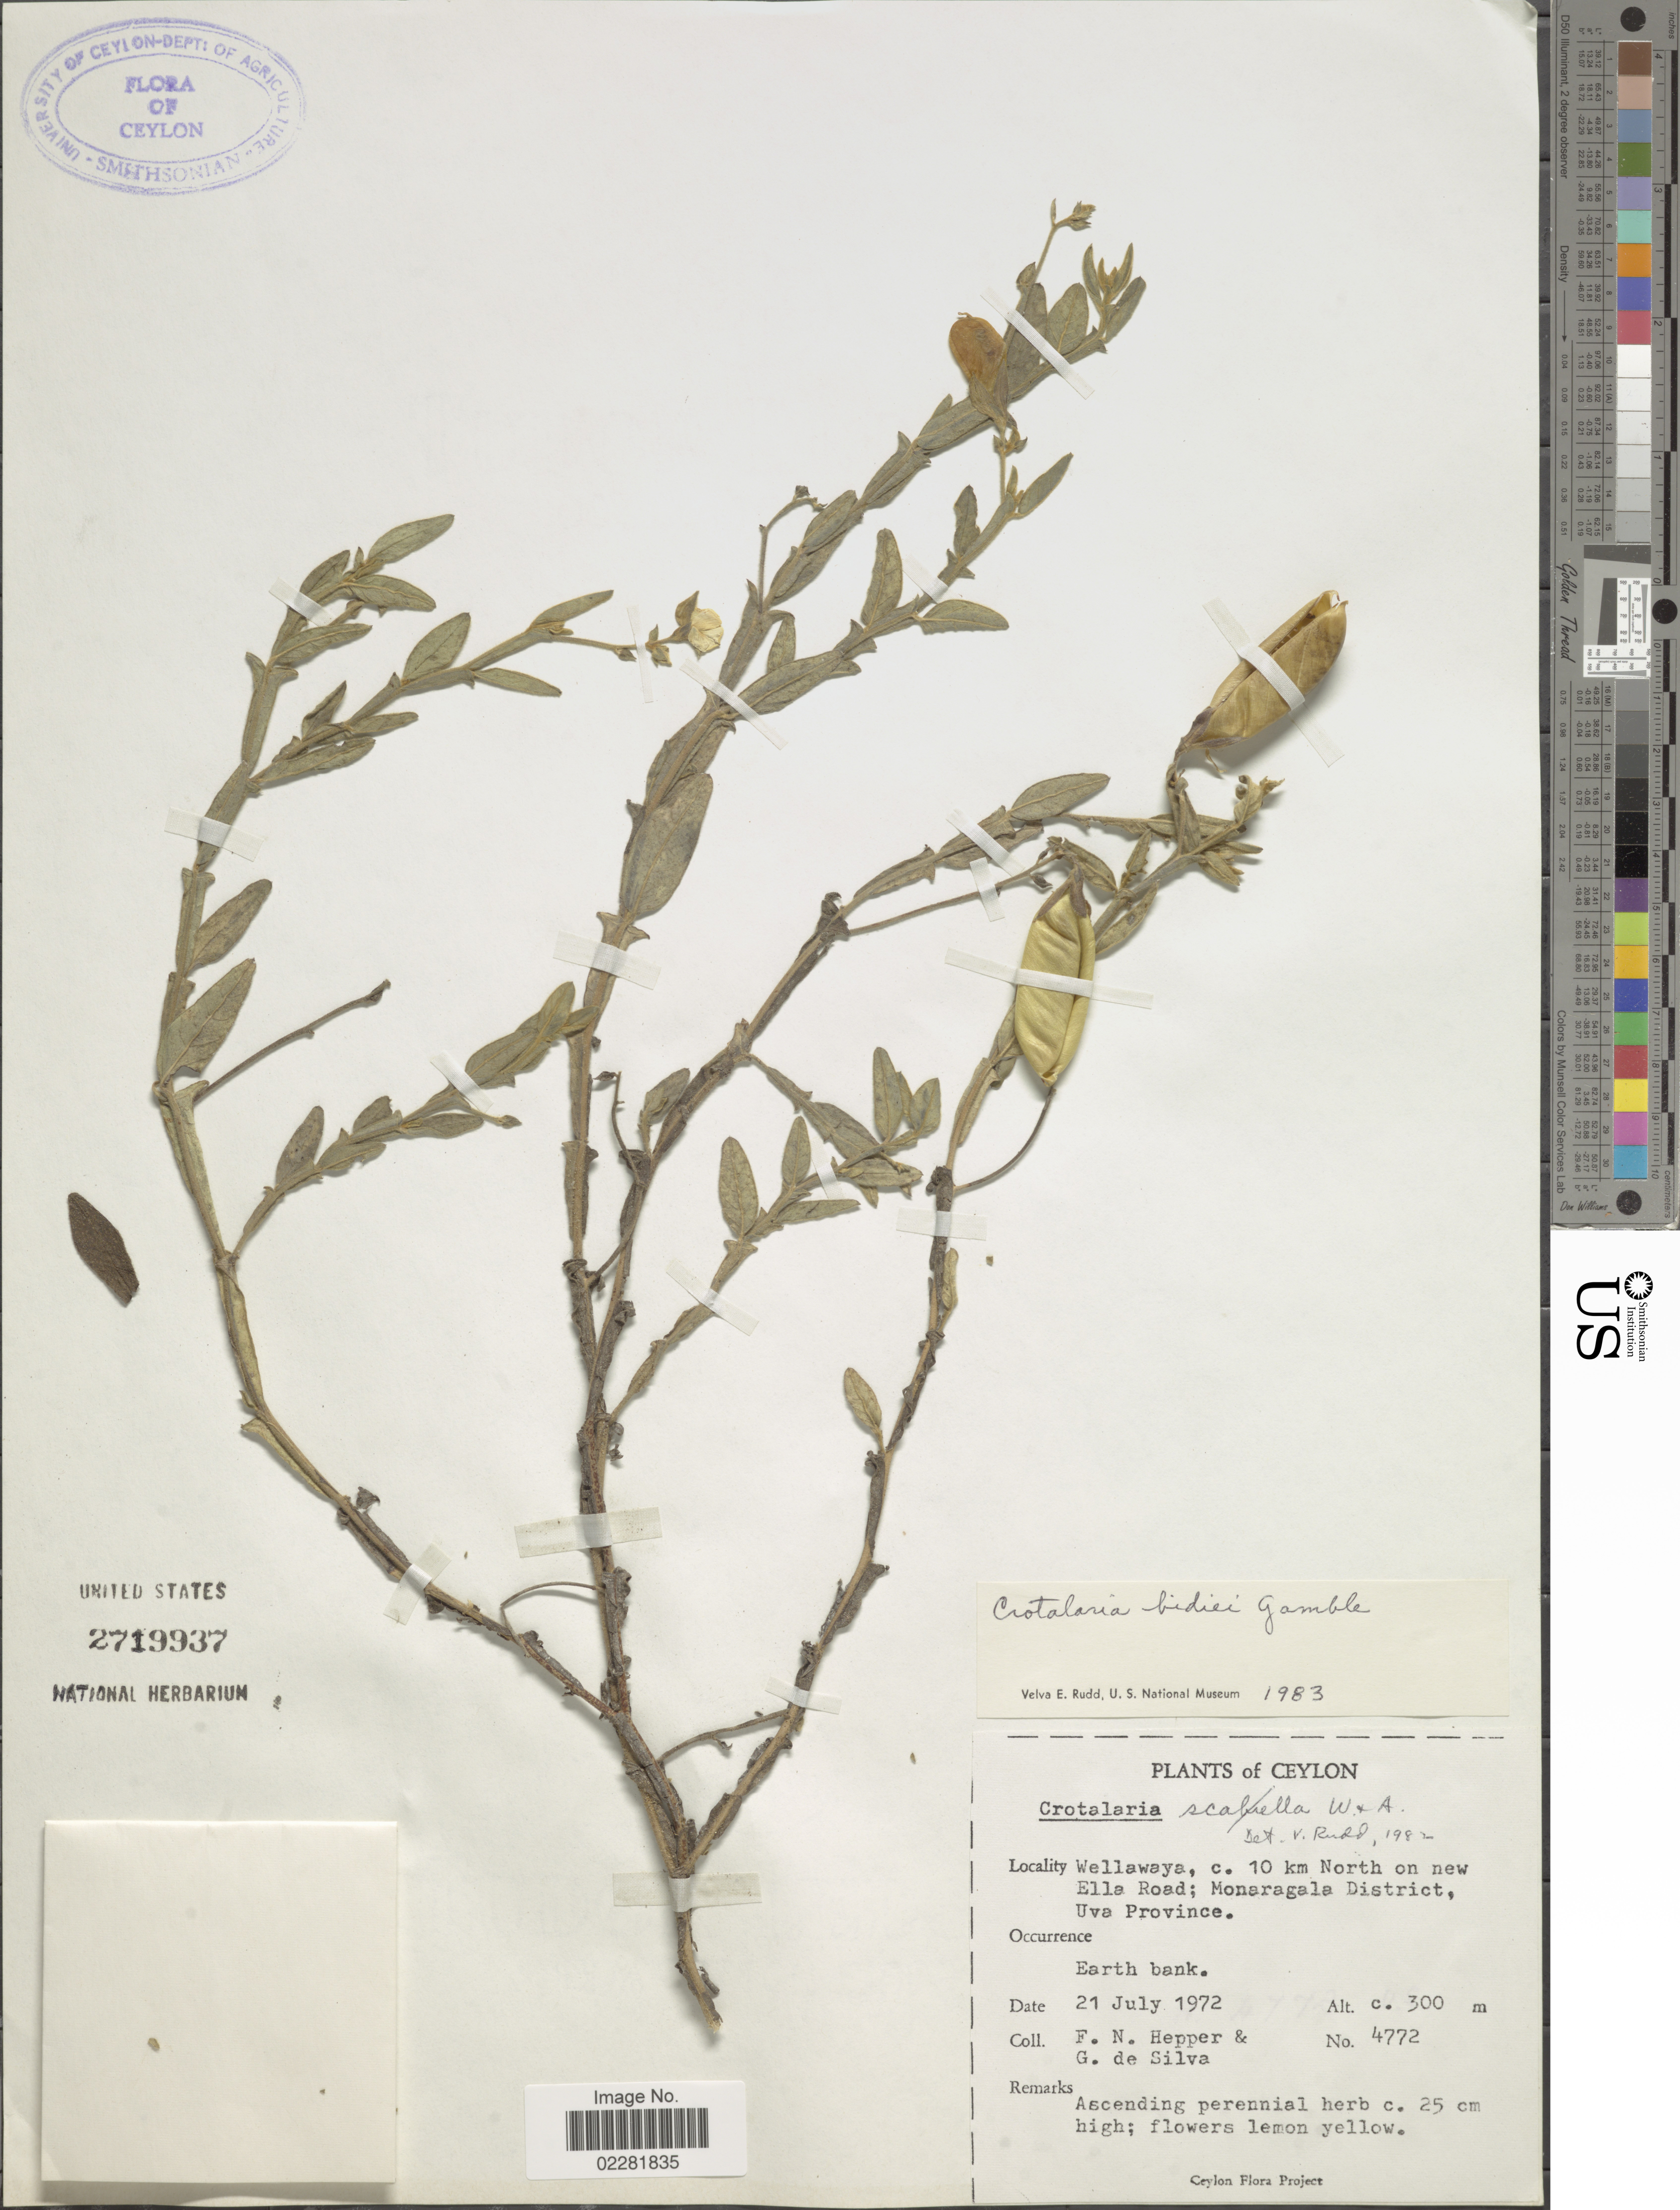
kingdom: Plantae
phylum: Tracheophyta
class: Magnoliopsida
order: Fabales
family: Fabaceae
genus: Crotalaria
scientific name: Crotalaria bidiei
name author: Gamble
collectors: F. Hepper & G. De Silva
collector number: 4772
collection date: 1972-07-21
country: Sri Lanka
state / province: Uva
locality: Ceylon, Wellawaya, c. 10 km North on new Ella Road, Monaragala District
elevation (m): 300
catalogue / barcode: US 2719937